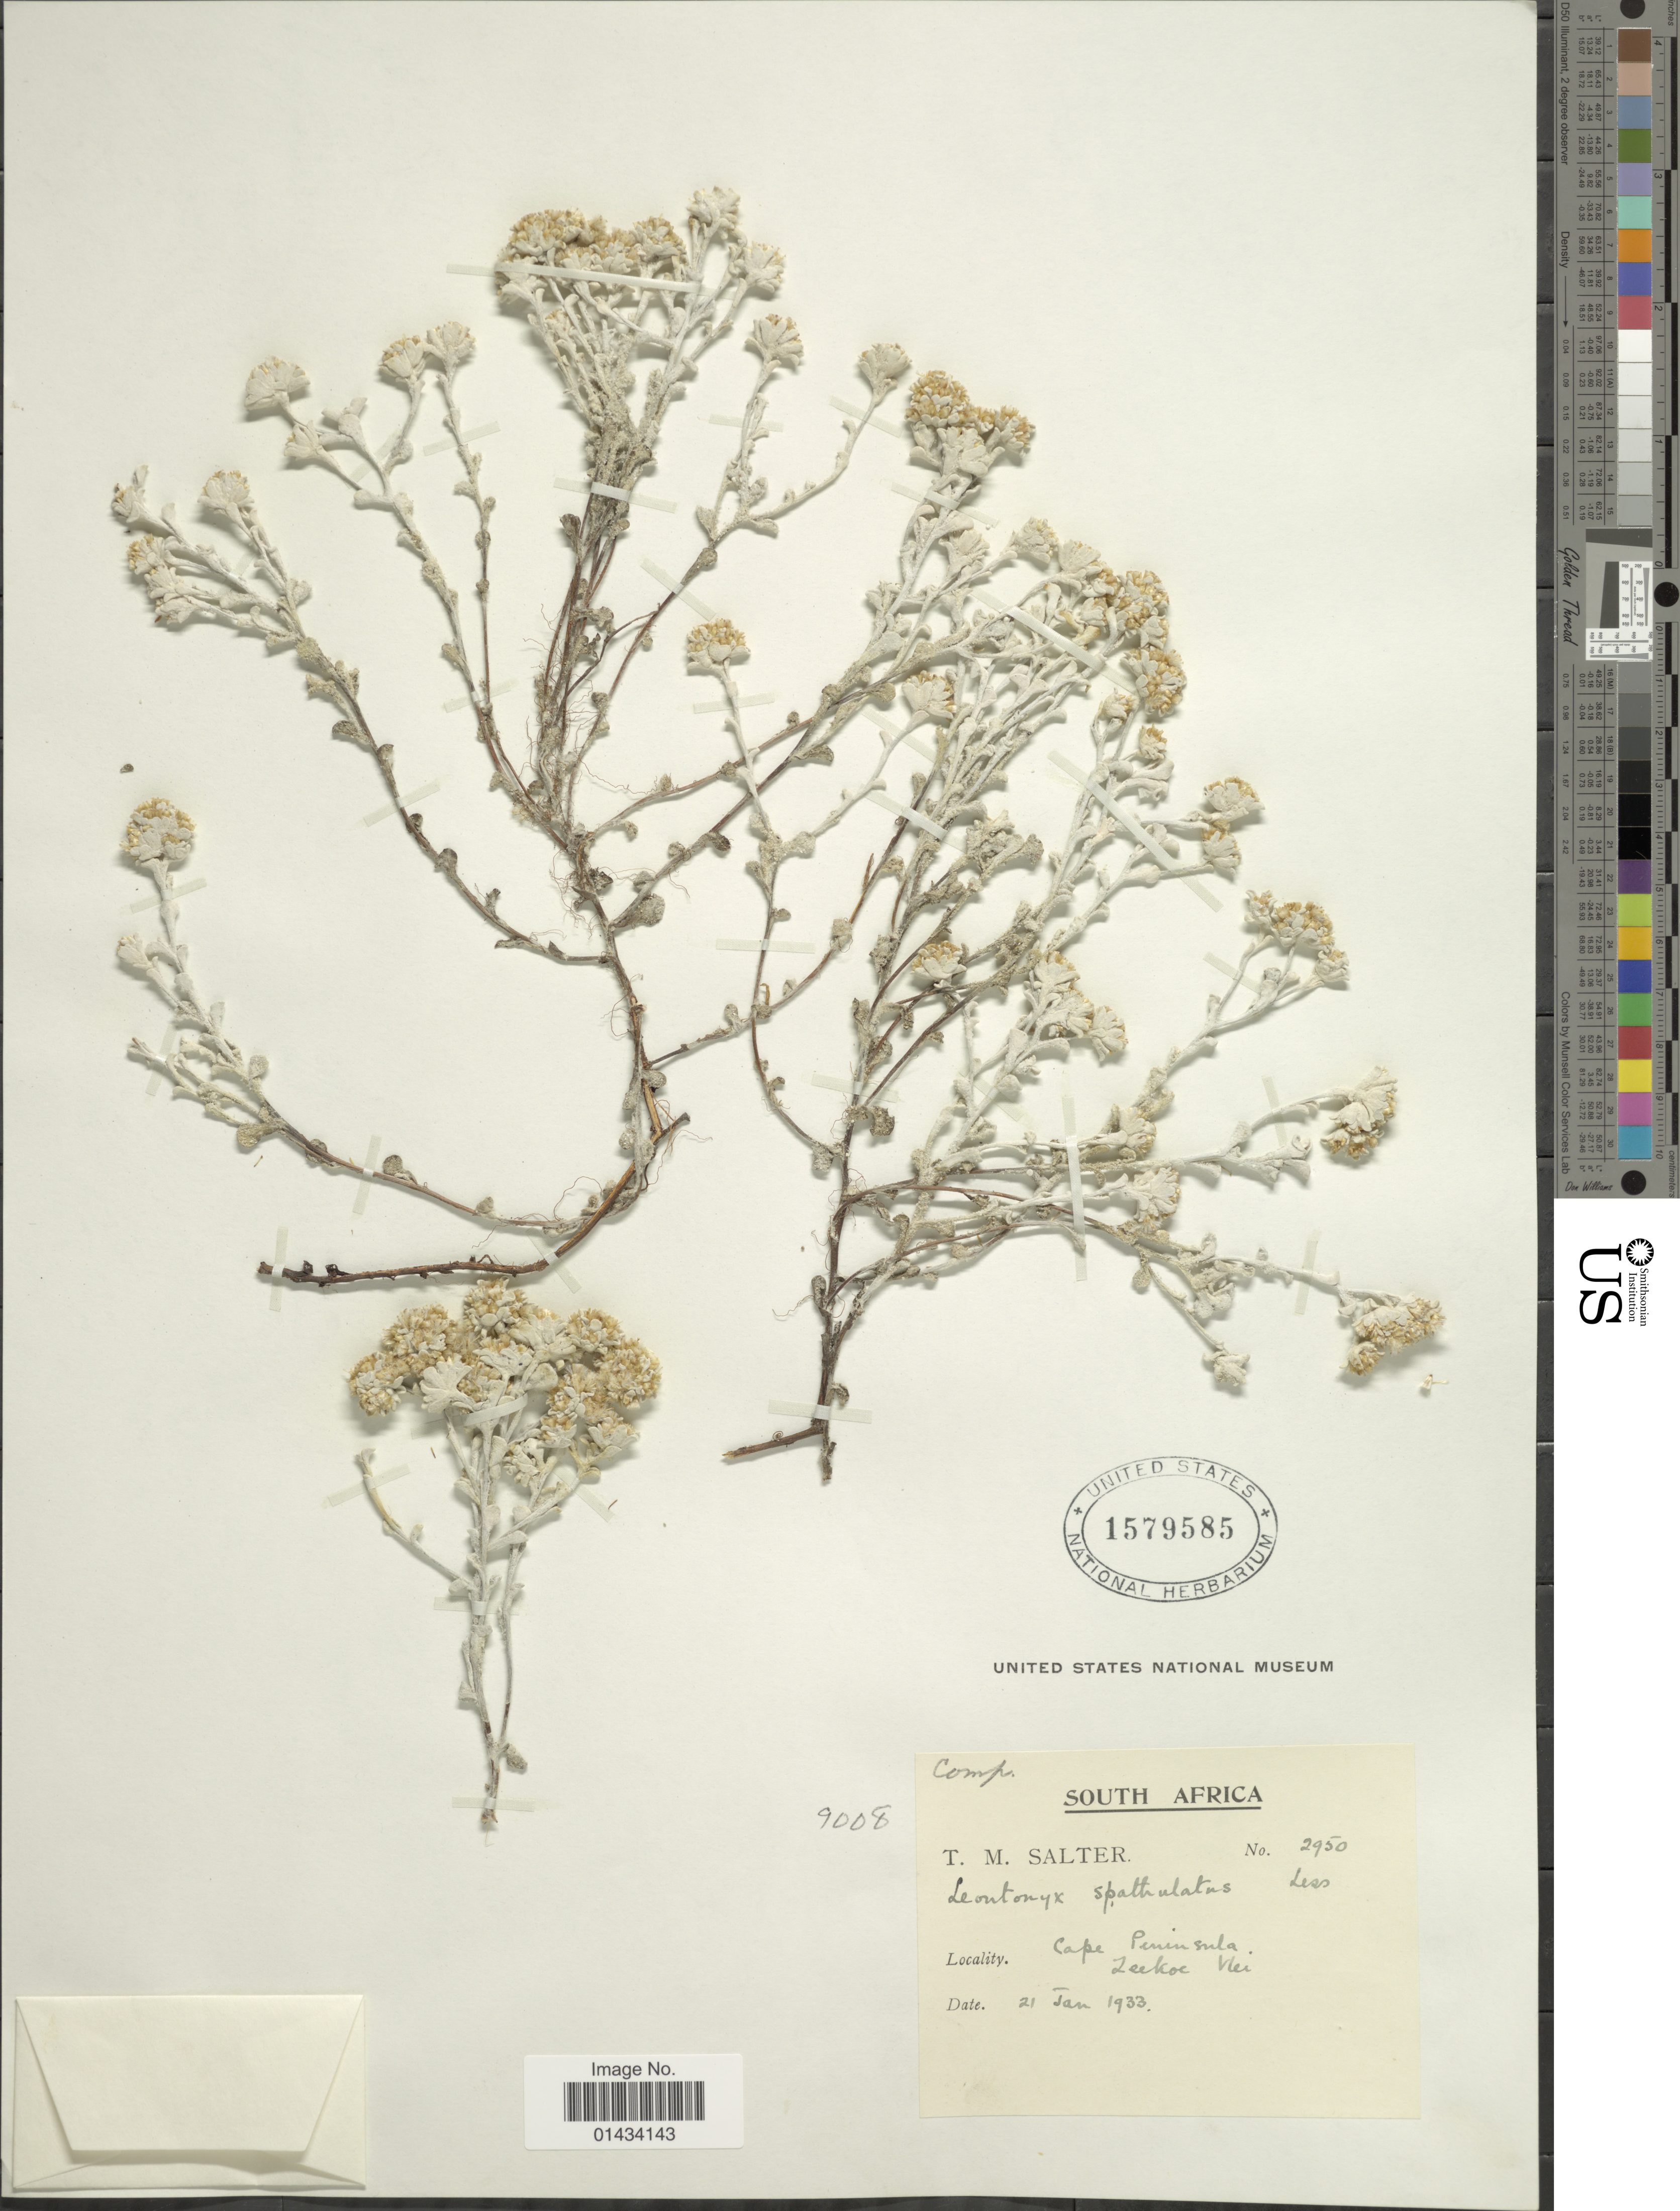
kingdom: Plantae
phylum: Tracheophyta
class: Magnoliopsida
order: Asterales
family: Asteraceae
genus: Leontonyx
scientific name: Leontonyx spathulatus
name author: Less. ex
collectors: T. Salter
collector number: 2950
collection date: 1933-01-21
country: South Africa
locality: Cape Peninsula, Zeekoe vlei.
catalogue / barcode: US 1579585